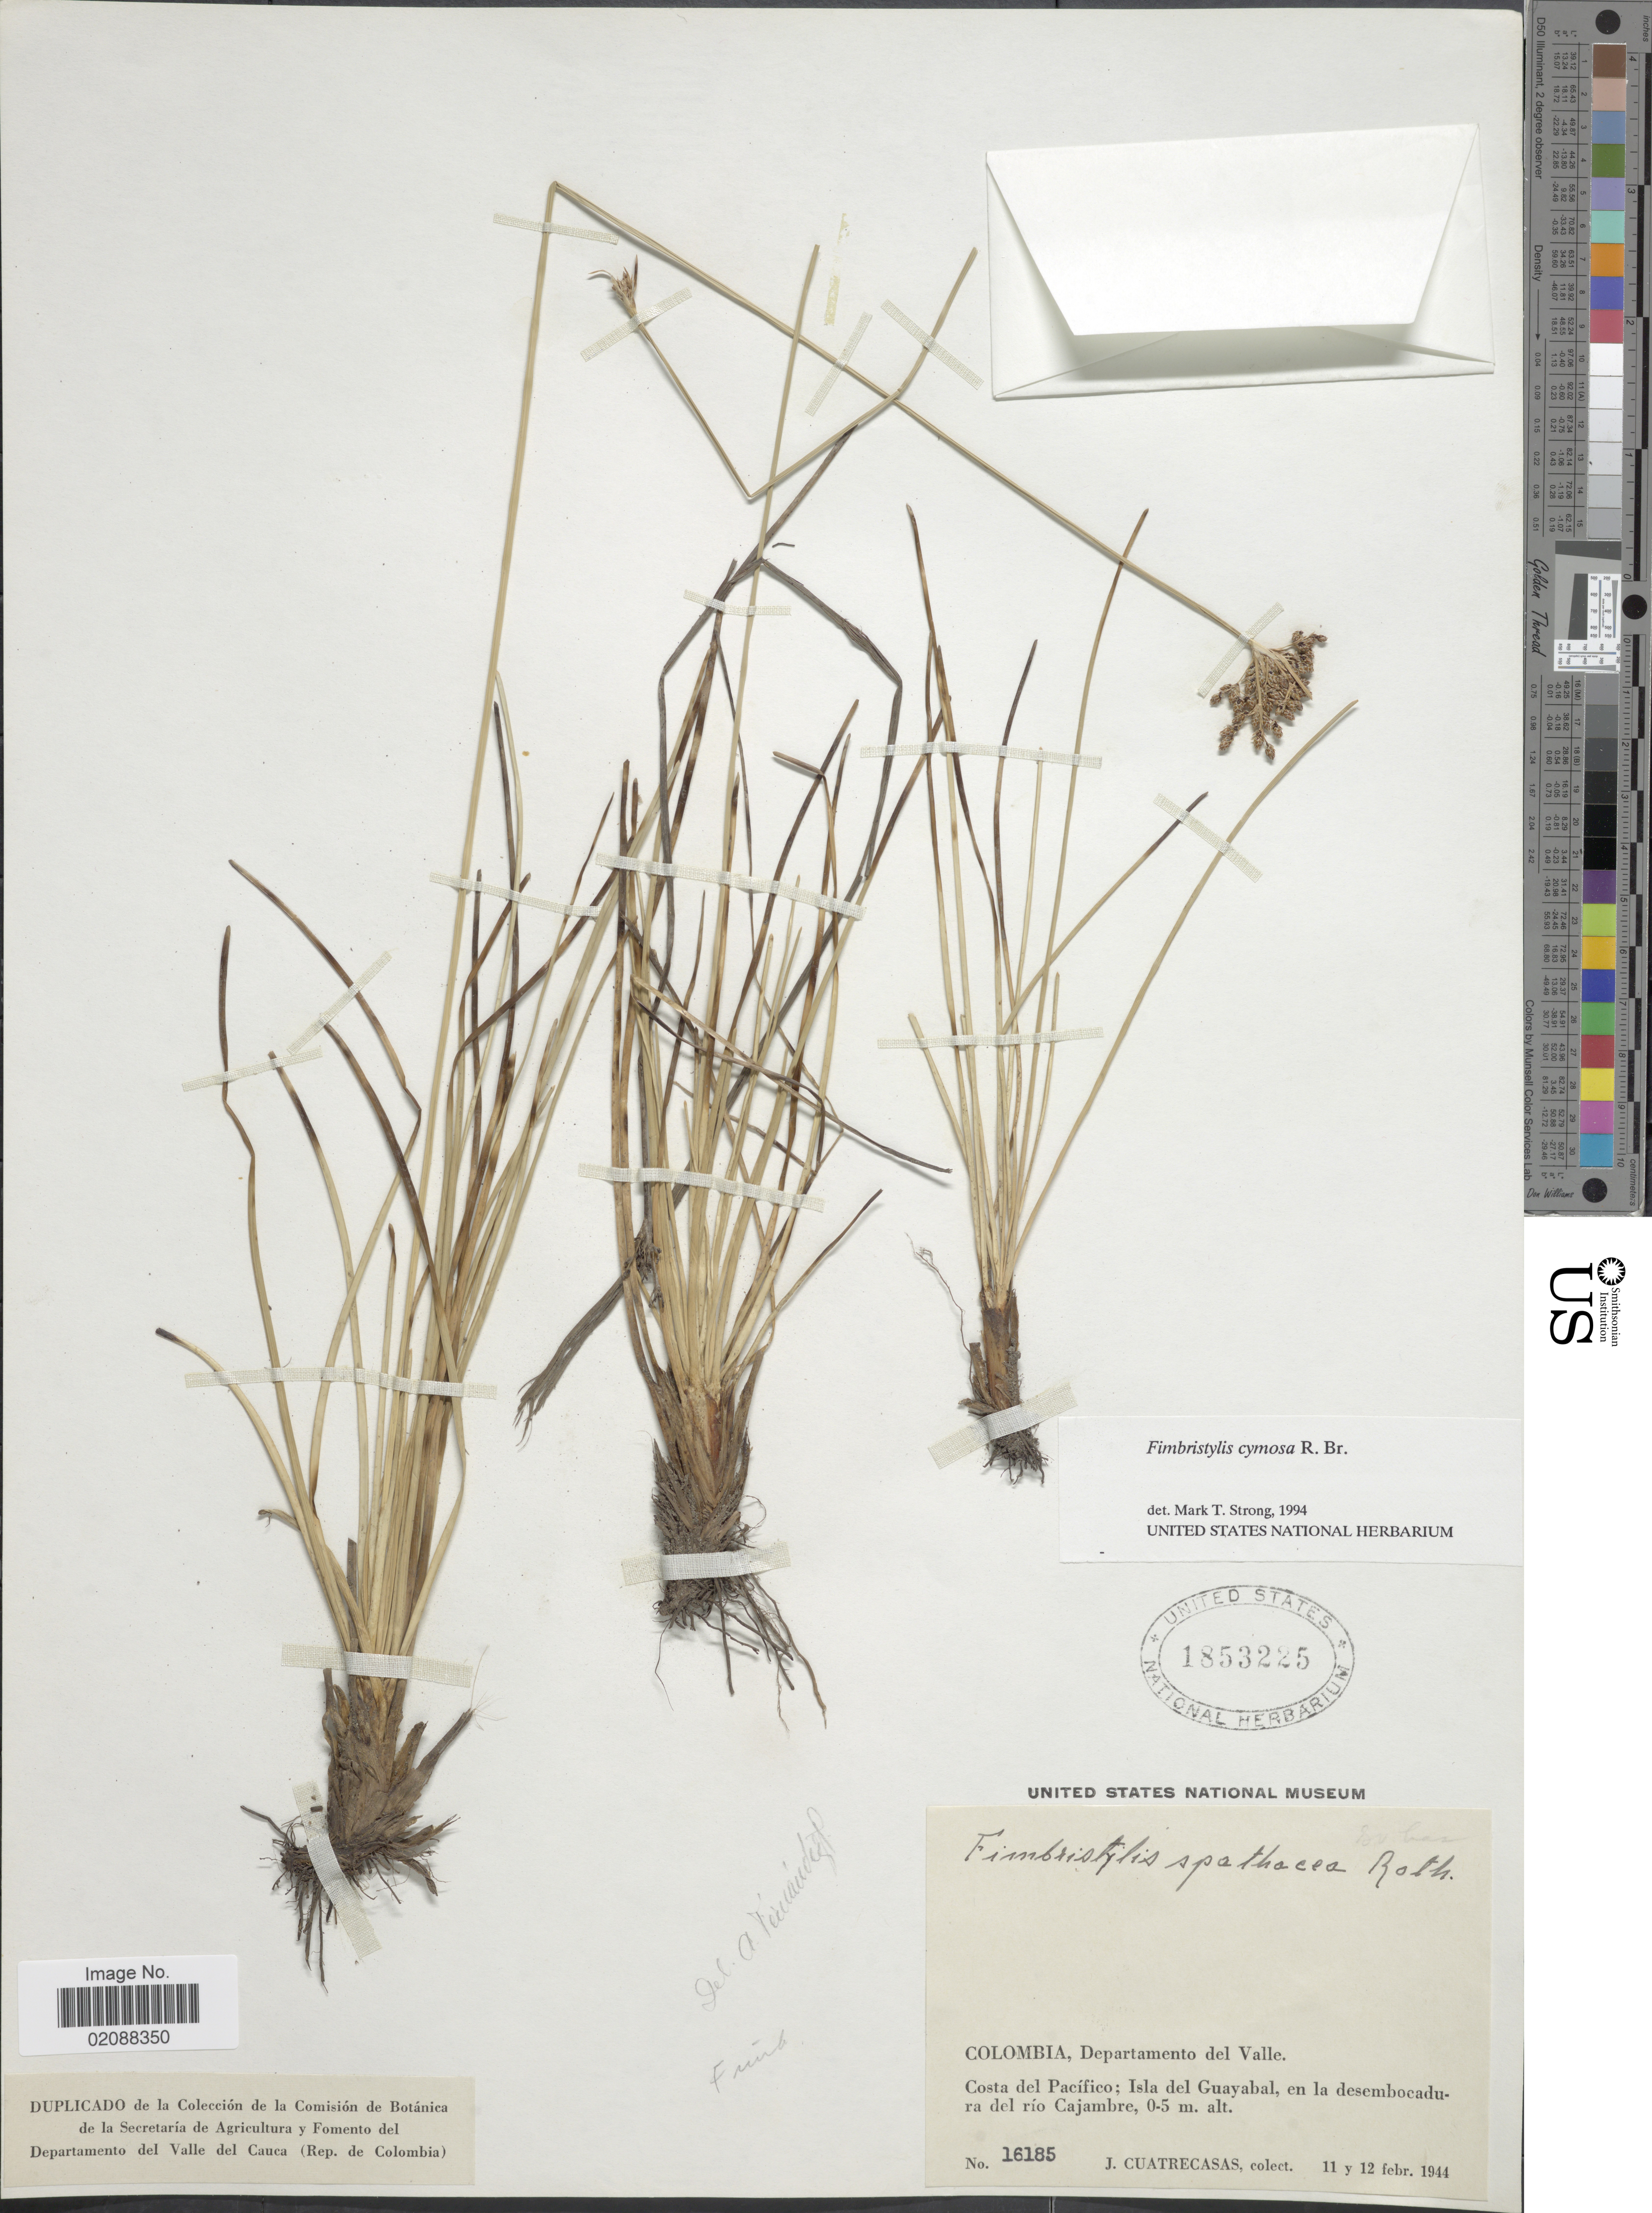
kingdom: Plantae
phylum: Tracheophyta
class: Liliopsida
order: Poales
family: Cyperaceae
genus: Fimbristylis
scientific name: Fimbristylis cymosa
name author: R. Br.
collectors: J. Cuatrecasas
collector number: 16185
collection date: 1944-02-11/1944-02-12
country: Colombia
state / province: Valle del Cauca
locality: Departamento del Valle, Costa del Pacifico, Isla del Guayabal, en la desembocaduradel rio Cajambre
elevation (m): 0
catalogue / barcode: US 1853225